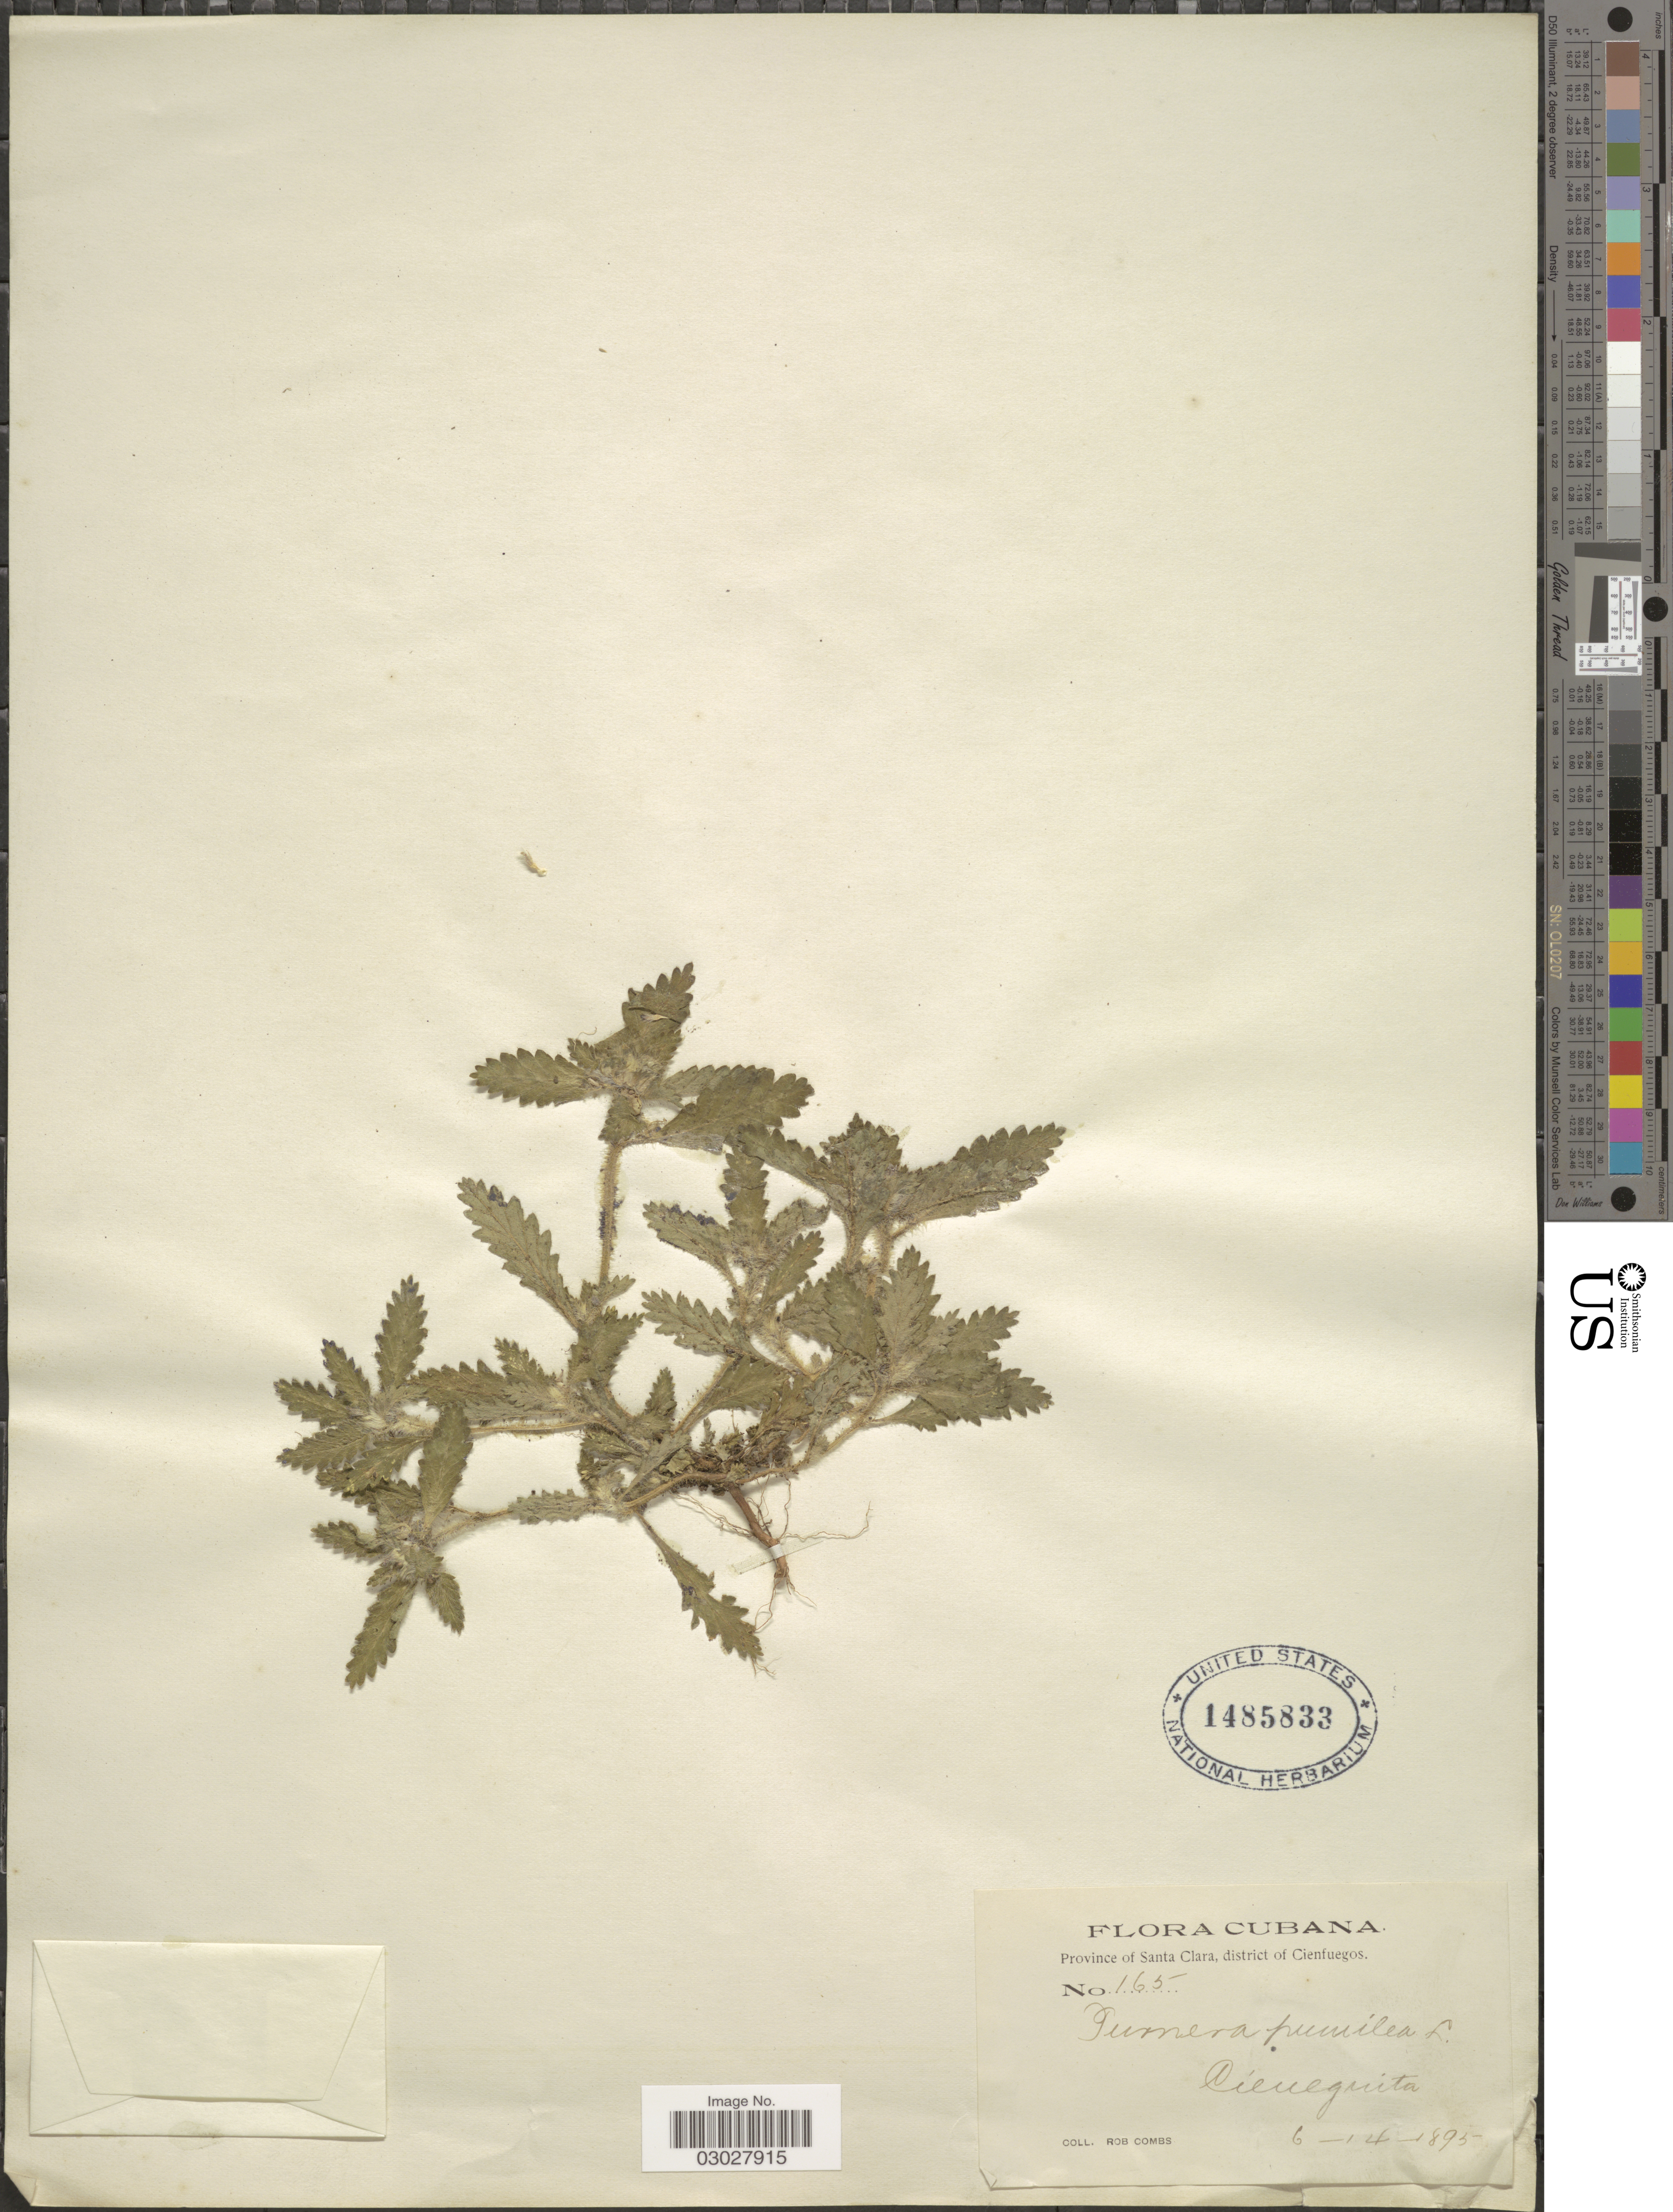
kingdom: Plantae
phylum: Tracheophyta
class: Magnoliopsida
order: Malpighiales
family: Turneraceae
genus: Turnera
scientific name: Turnera pumilea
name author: L.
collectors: R. Combs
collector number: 165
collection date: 1895-06-14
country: Cuba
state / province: Las Villas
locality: Province of Santa Clara, district of Cienfuegos. Cieneguita.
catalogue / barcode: US 1485833